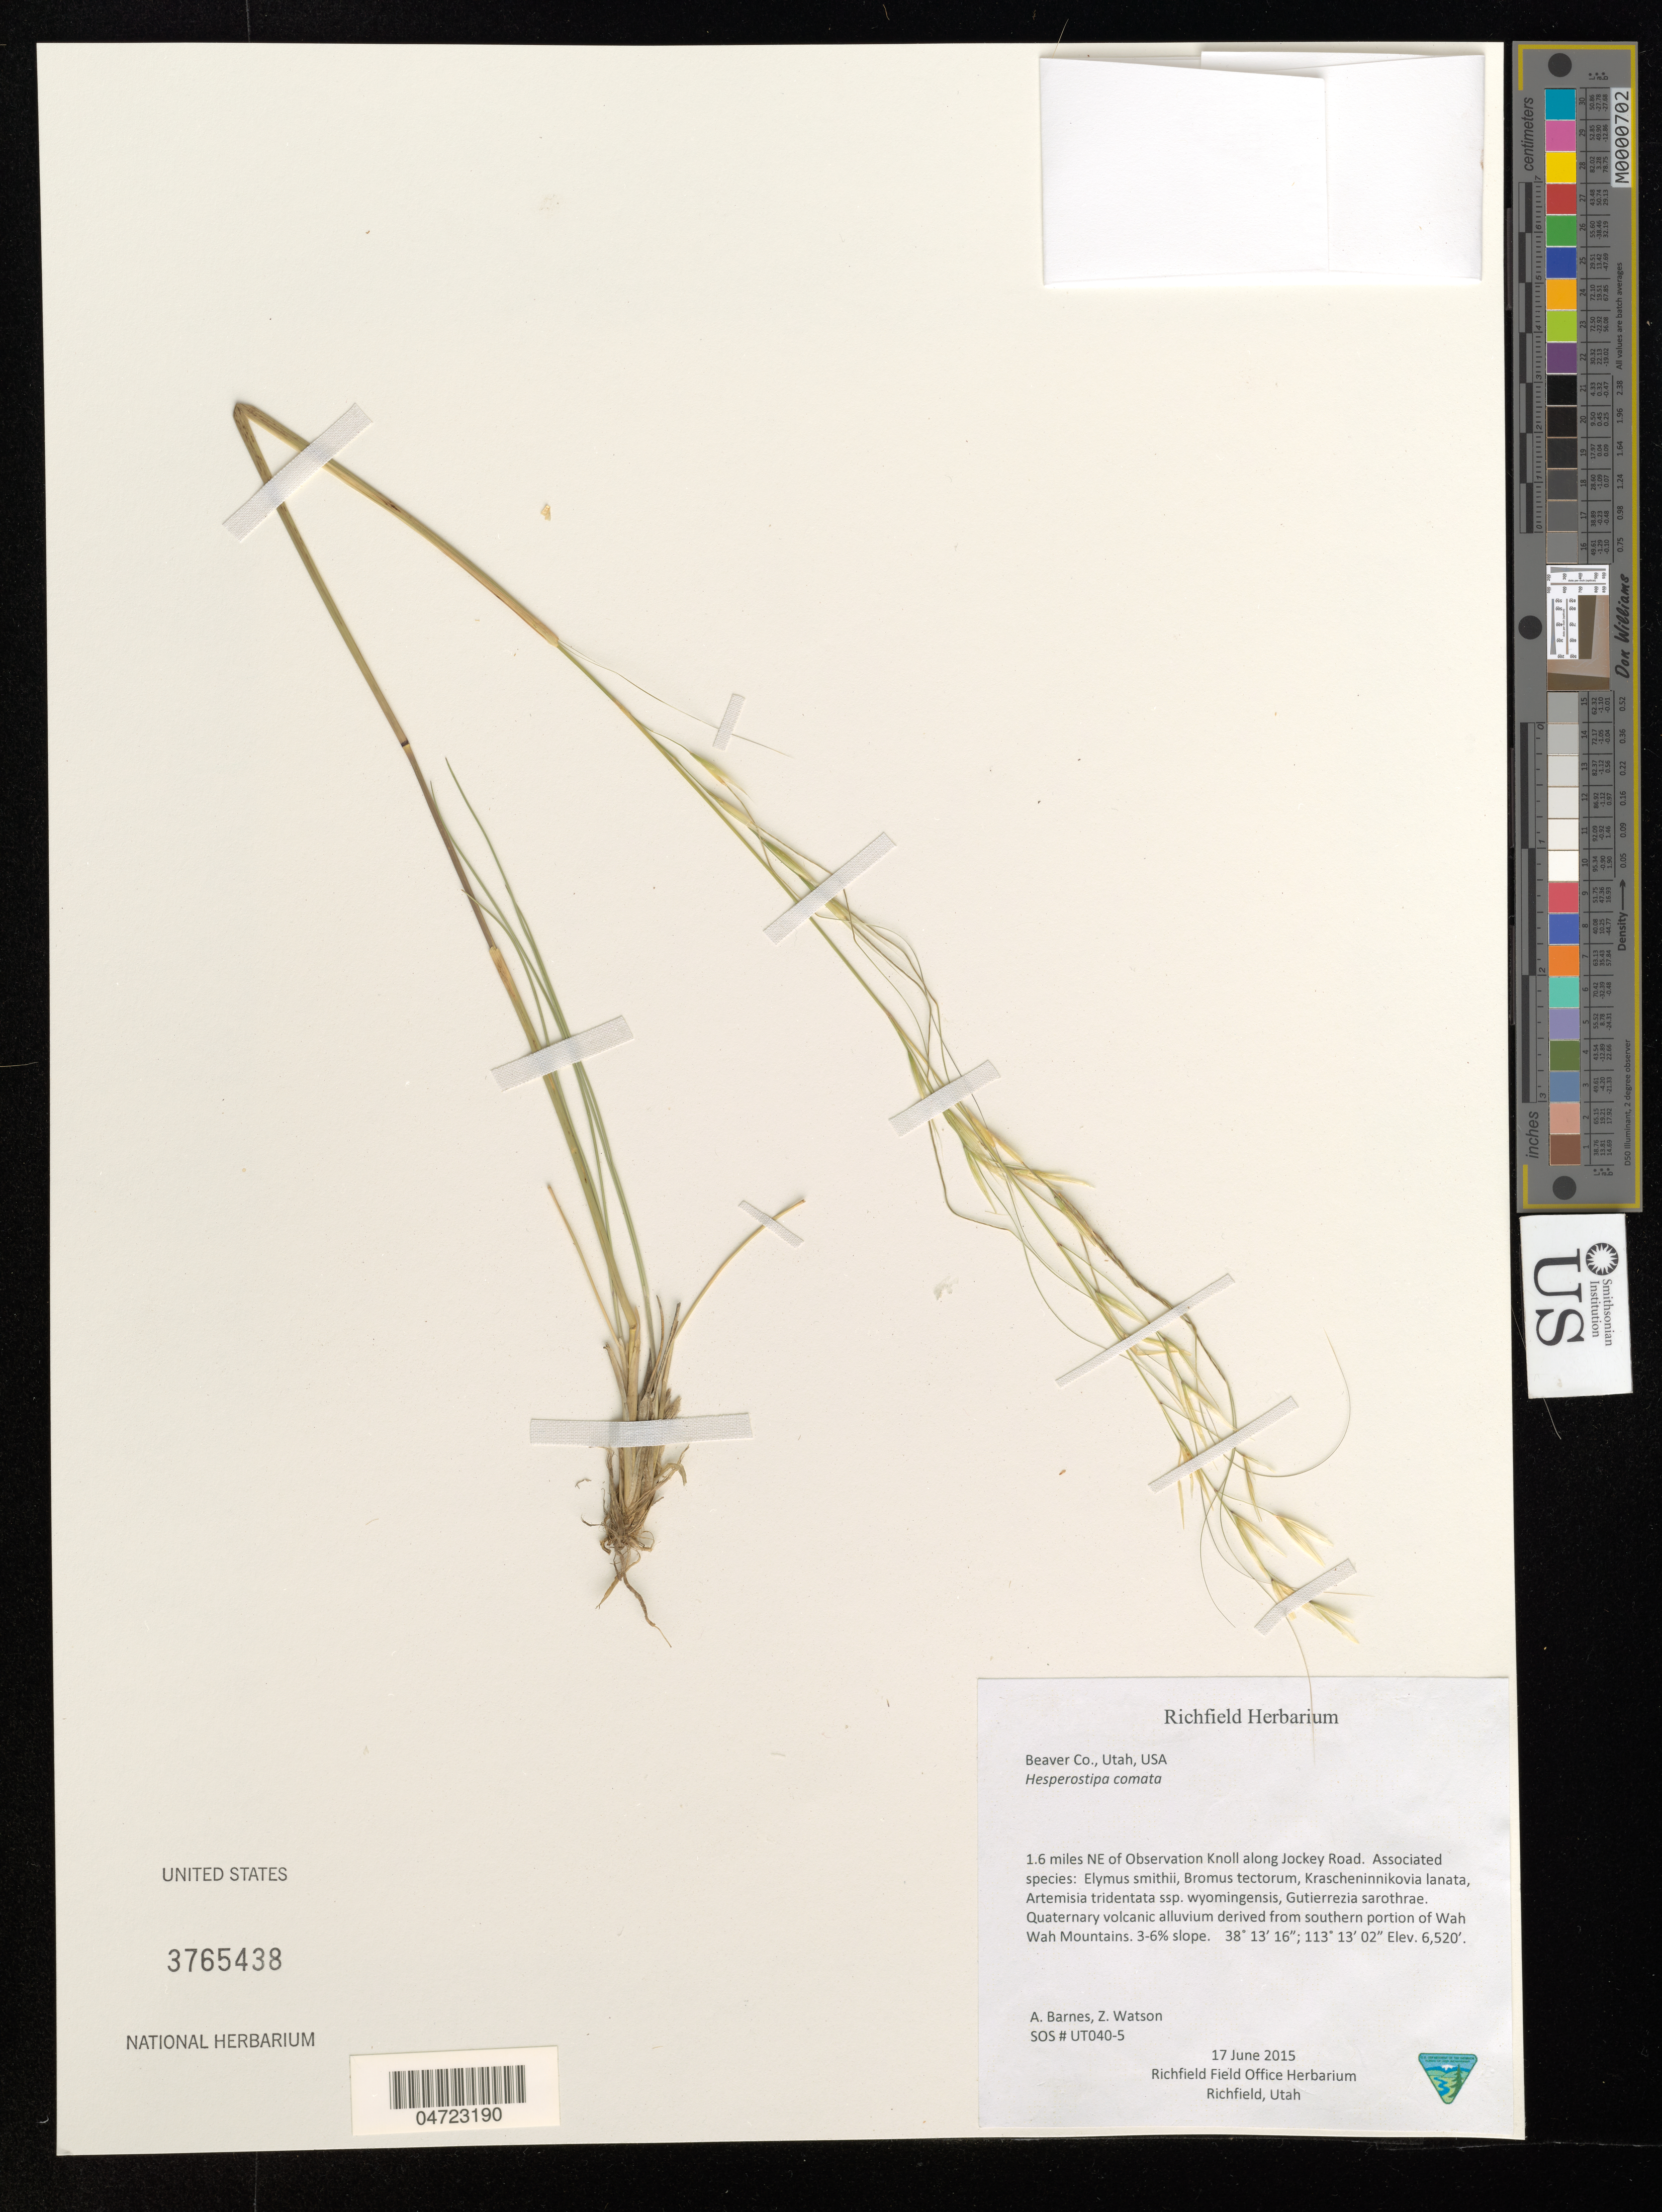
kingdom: Plantae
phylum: Tracheophyta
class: Liliopsida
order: Poales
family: Poaceae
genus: Hesperostipa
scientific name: Hesperostipa comata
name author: (Trin. & Rupr.) Barkworth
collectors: A. Barnes & Z. Watson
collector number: UT040-5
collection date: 2015-06-17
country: United States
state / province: Utah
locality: Beaver Co. 1.6 miles NE of Observation Knoll along Jockey Road. Southern portion of Wah Wah Mountains.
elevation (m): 1987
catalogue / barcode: US 3765438